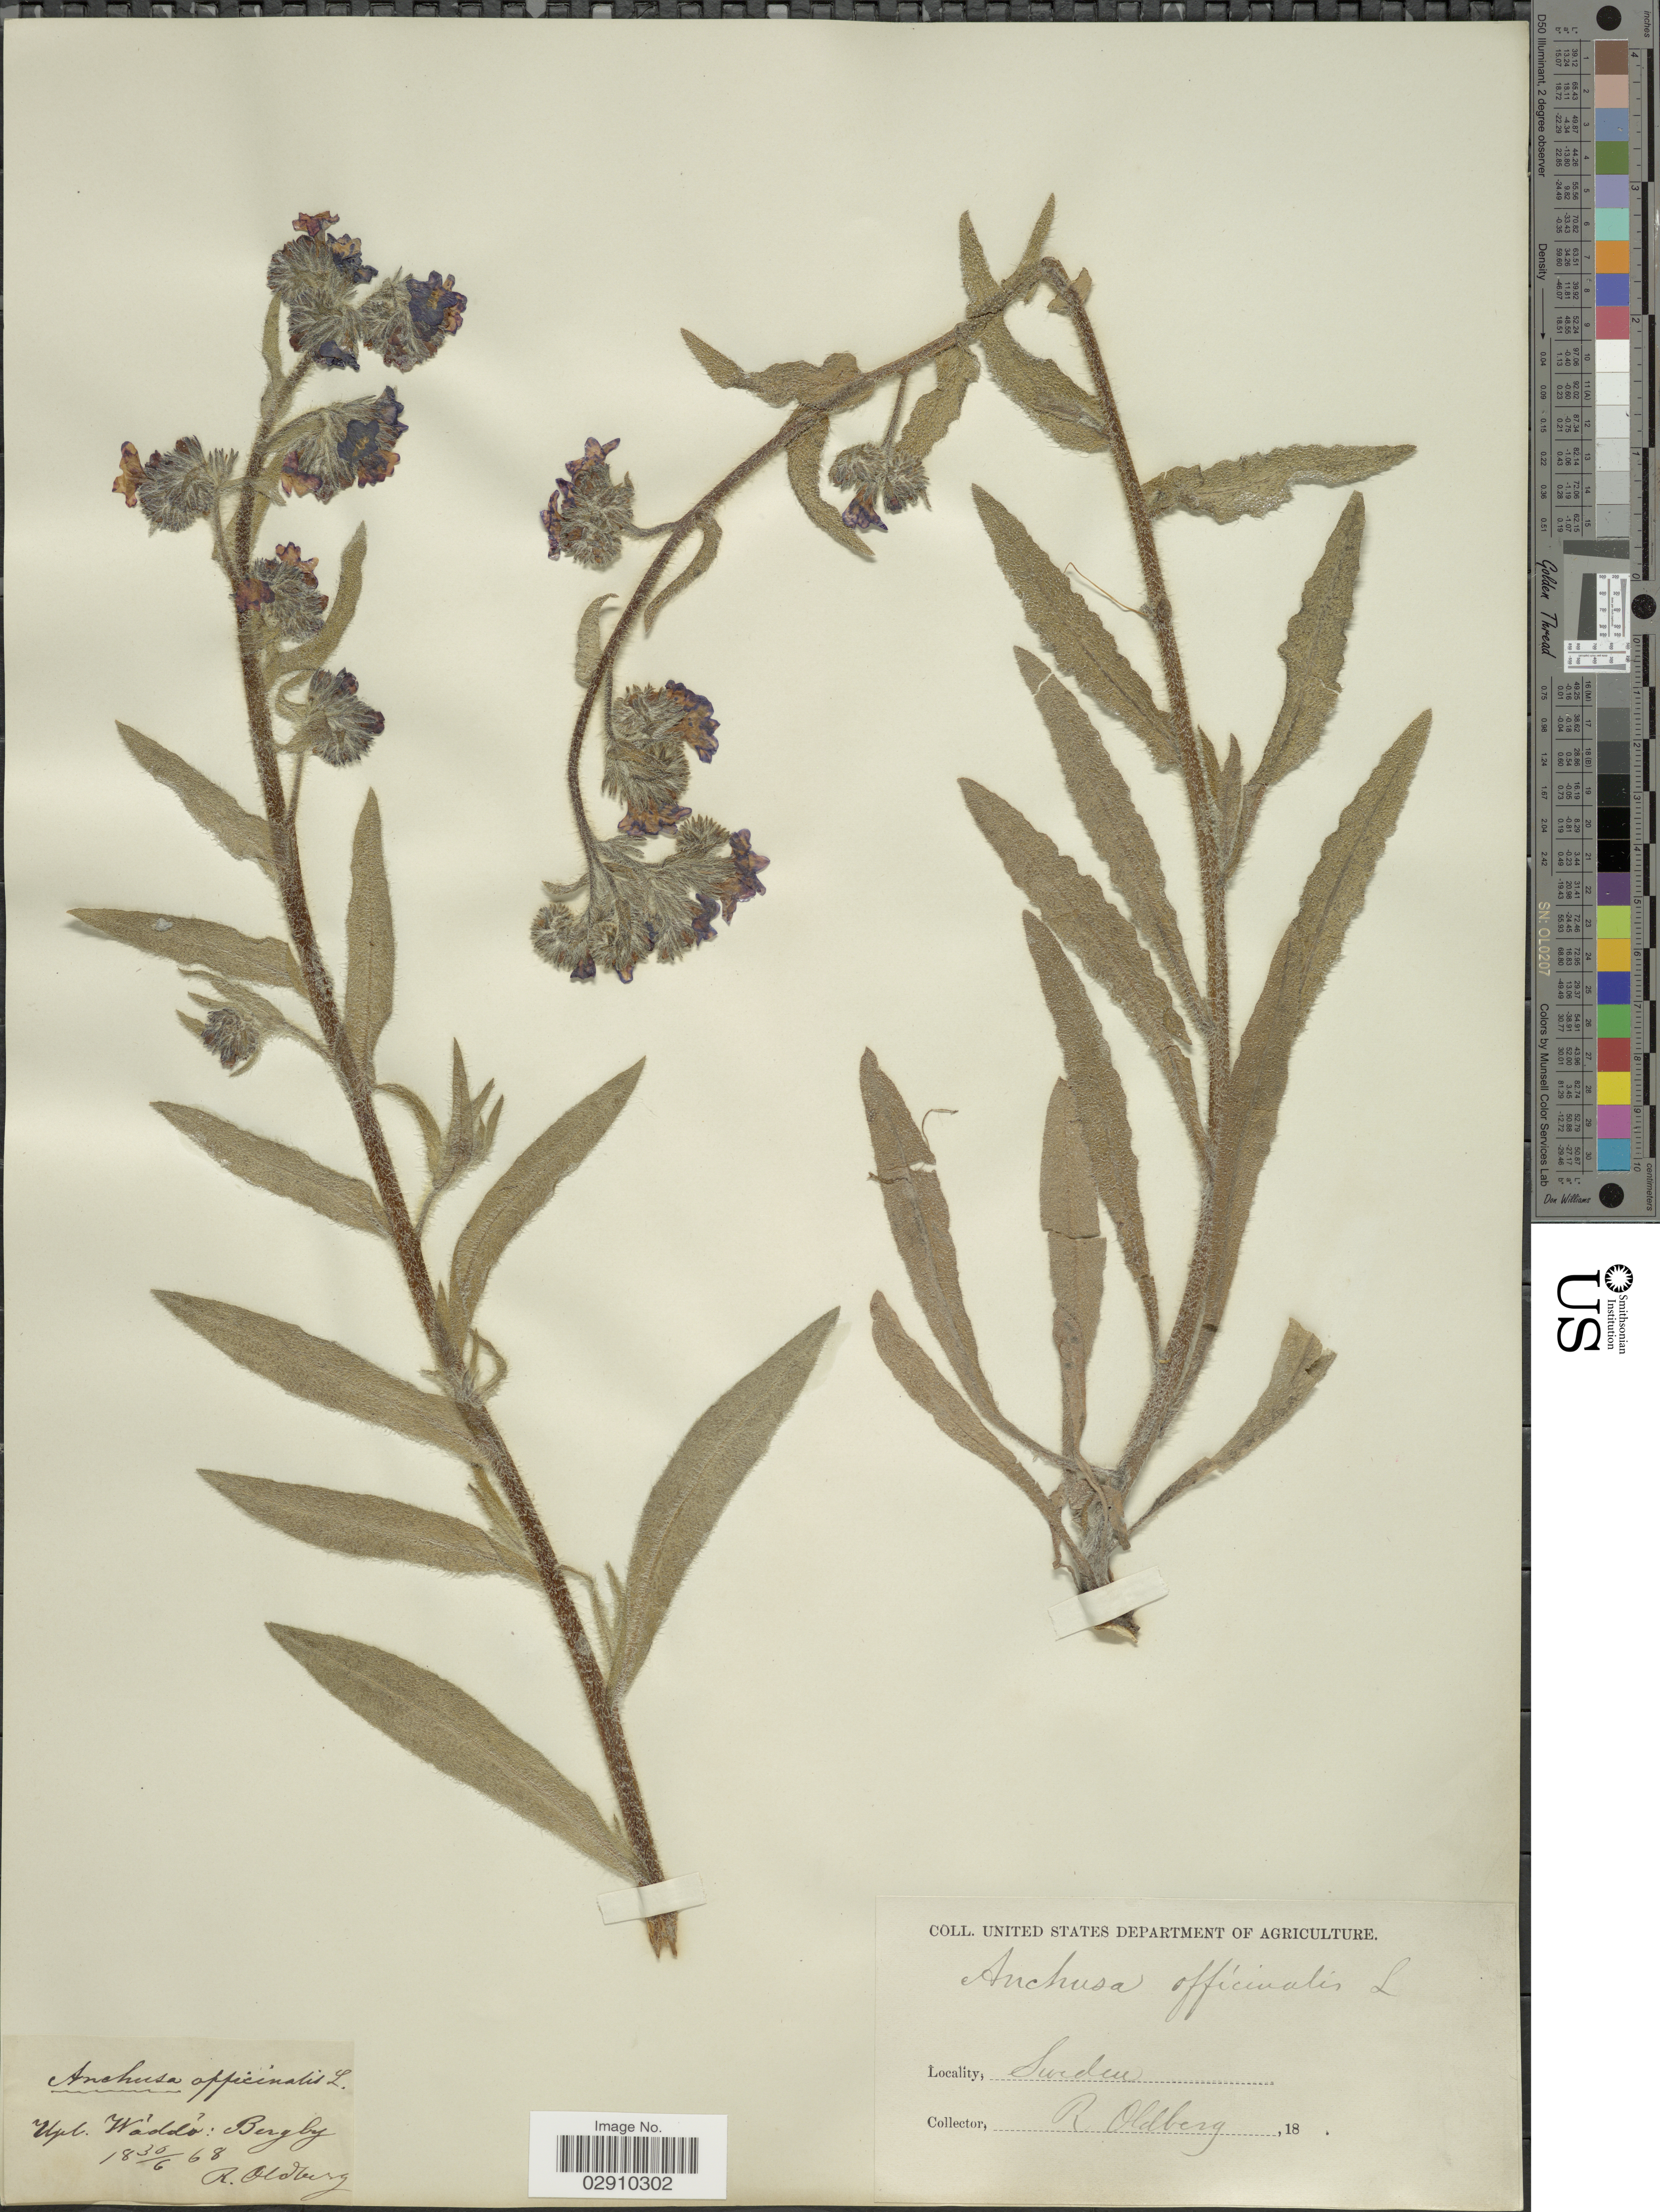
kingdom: Plantae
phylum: Tracheophyta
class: Magnoliopsida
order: Boraginales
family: Boraginaceae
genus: Anchusa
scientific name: Anchusa officinalis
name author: L.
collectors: R. Oldberg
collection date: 1868-06-30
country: Sweden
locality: Upl. Waddo: Bergby.